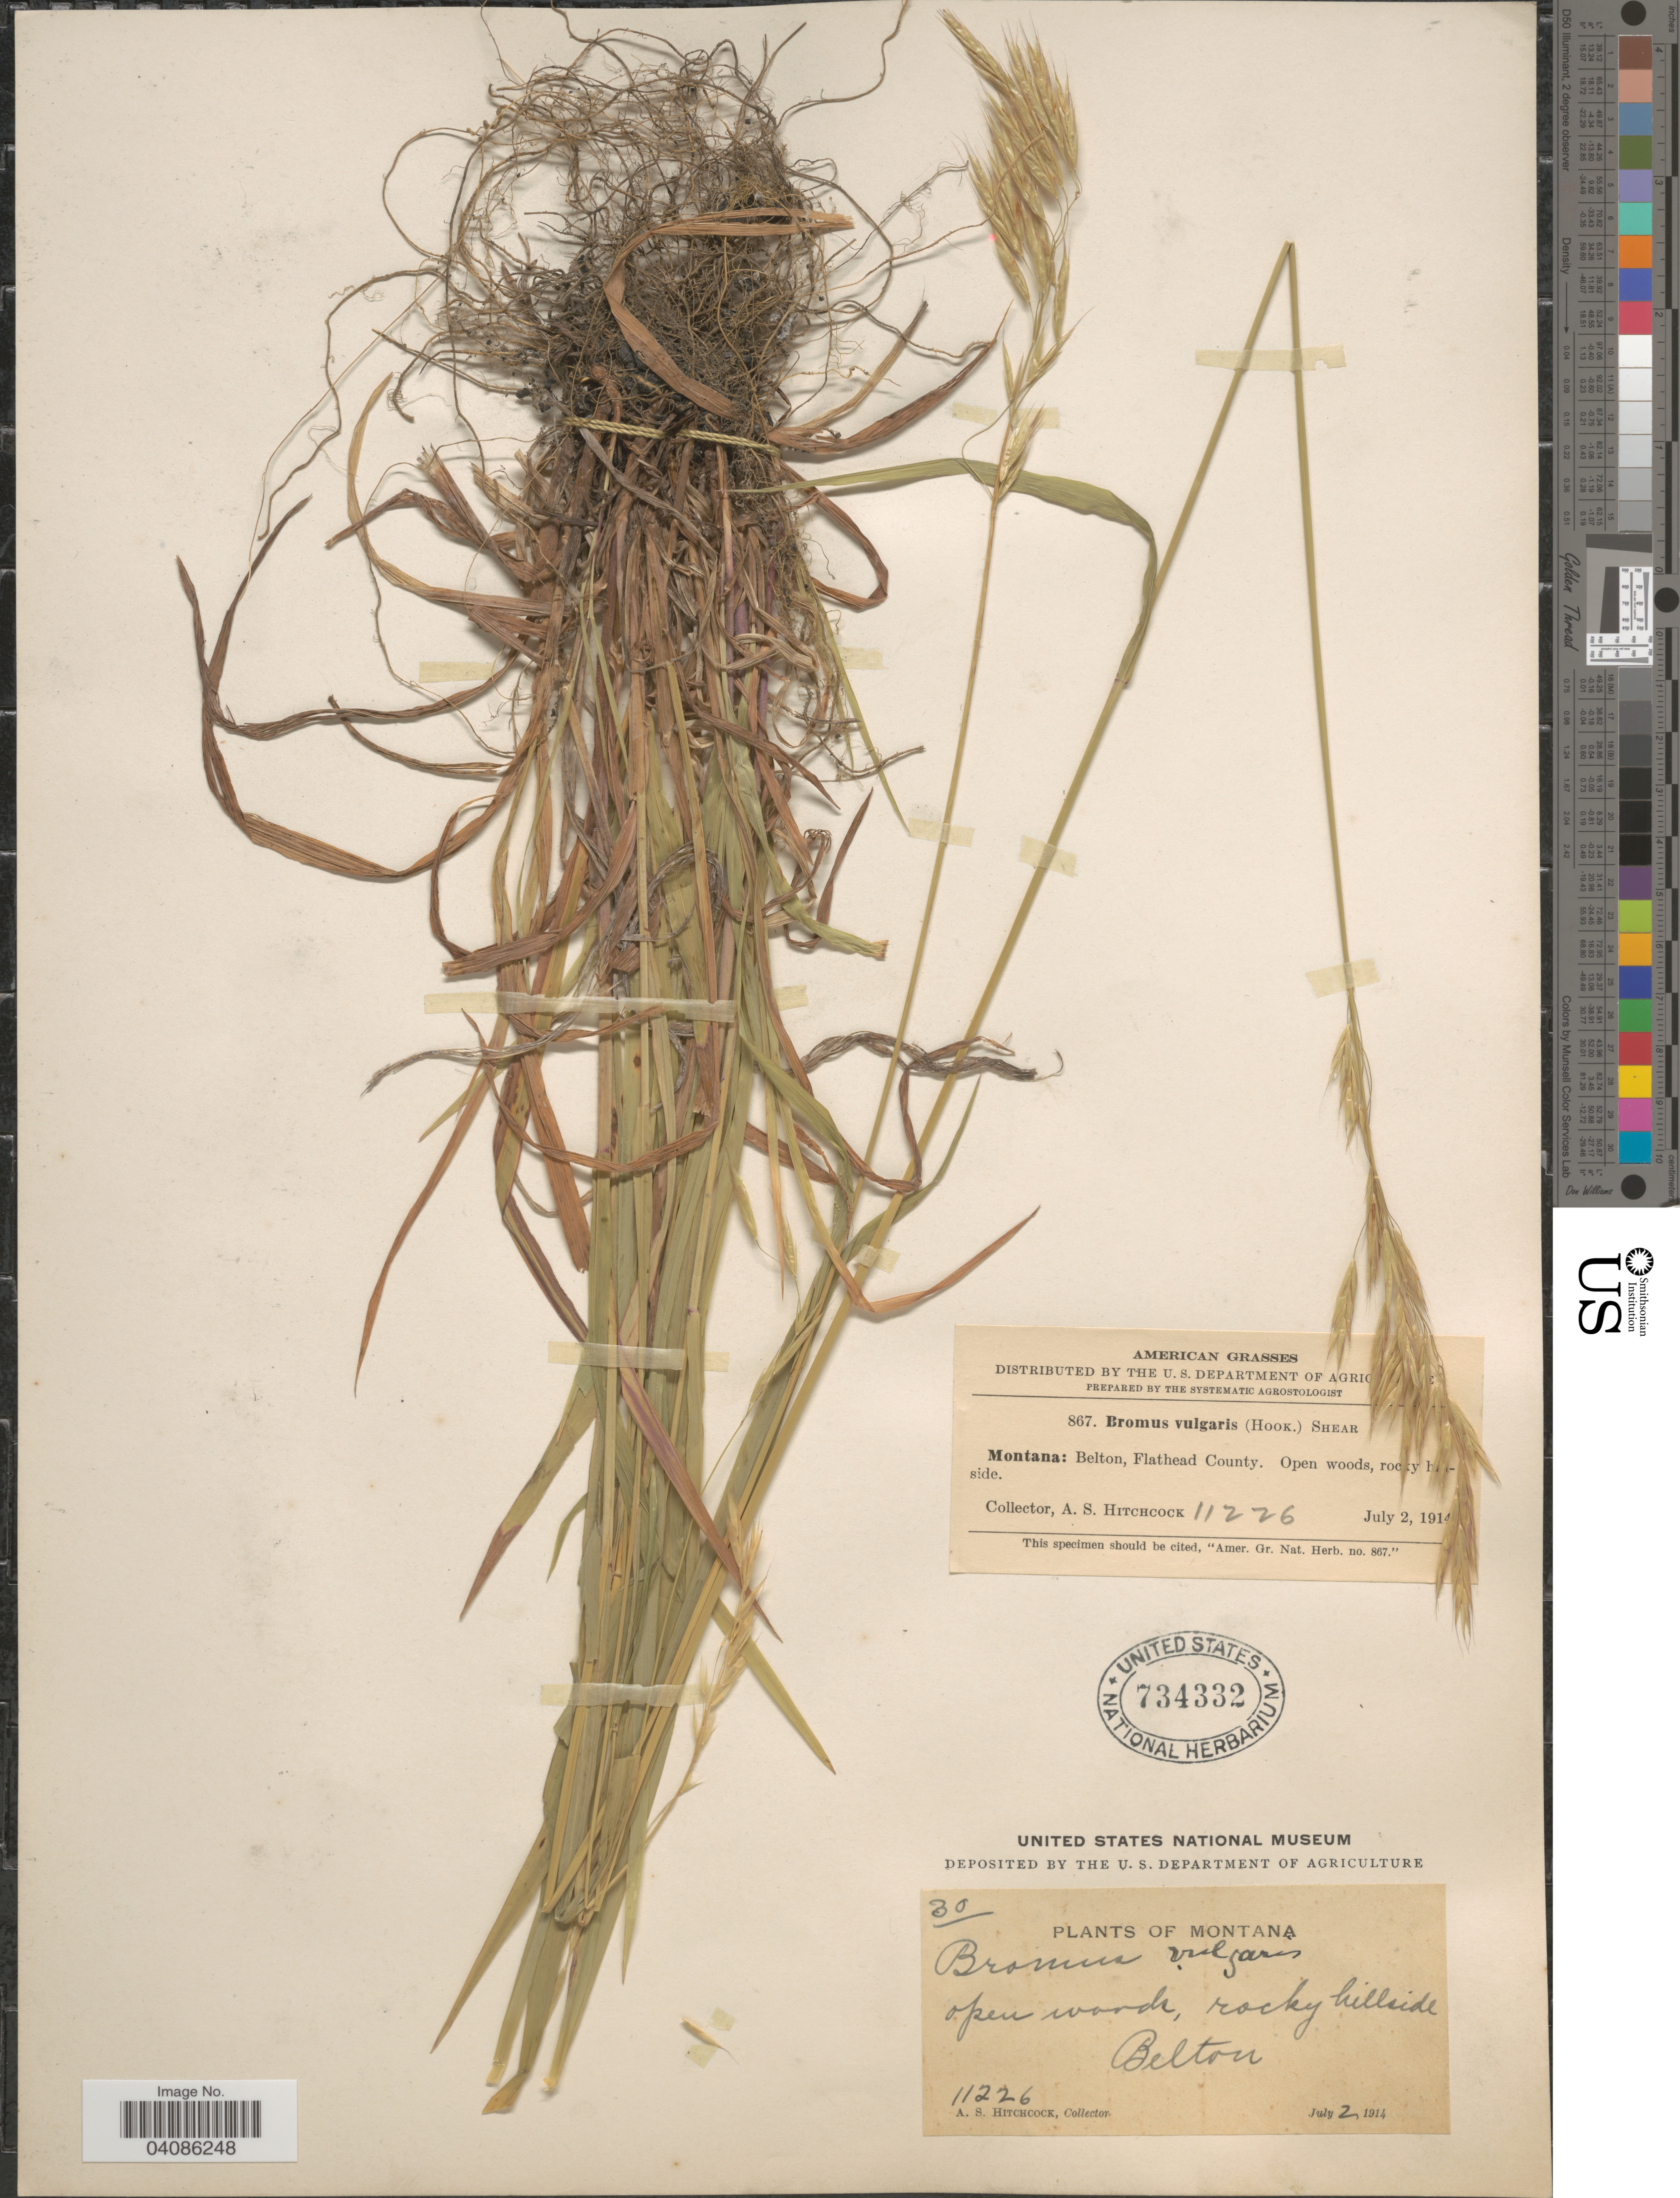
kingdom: Plantae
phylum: Tracheophyta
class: Liliopsida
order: Poales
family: Poaceae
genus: Bromus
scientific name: Bromus texensis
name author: (Shear) Hitchc.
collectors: A. S. Hitchcock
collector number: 11226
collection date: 1914-07-02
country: United States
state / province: Montana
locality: Belton, Flathead County. Open woods, rocky hillside.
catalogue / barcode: US 734332